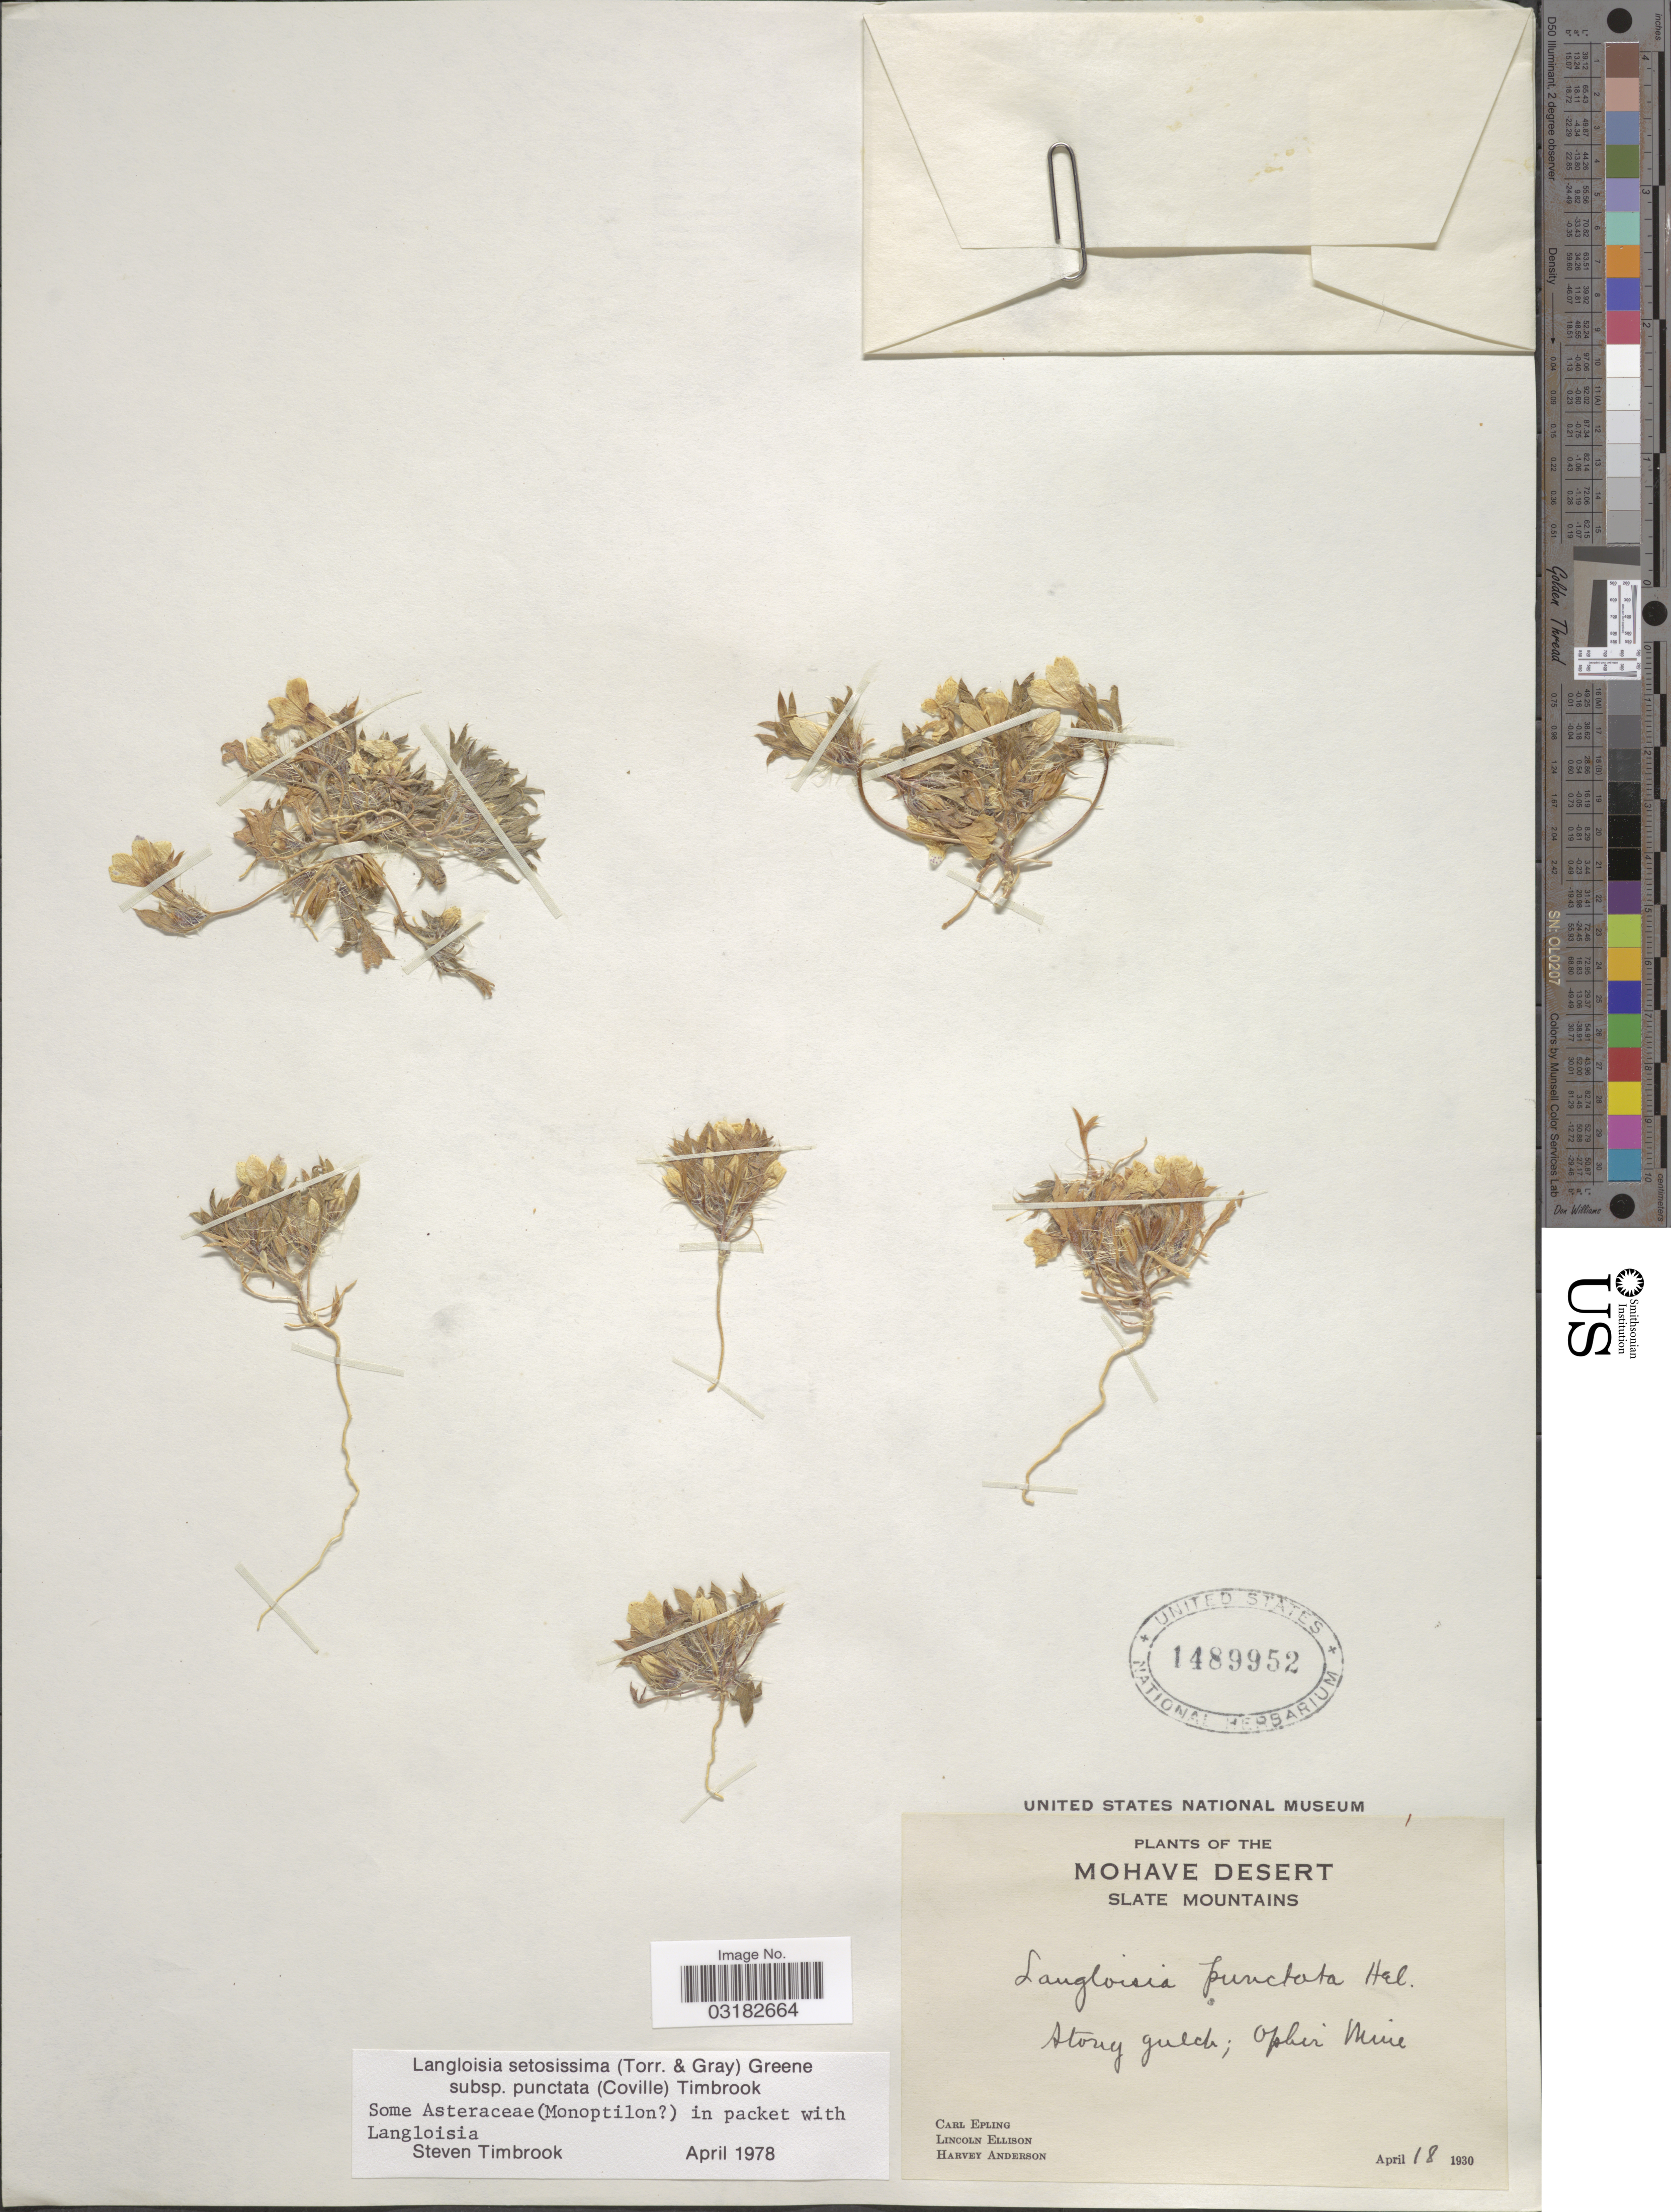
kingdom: Plantae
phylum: Tracheophyta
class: Magnoliopsida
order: Ericales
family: Polemoniaceae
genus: Langloisia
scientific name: Langloisia setosissima subsp. punctata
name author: (A. Gray ex Coville) Timbrook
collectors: C. C. Epling, L. Ellison & H. Anderson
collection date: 1930-04-18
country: United States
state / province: California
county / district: Kern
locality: Mohave Desert. Slate Mountains. Ophir Mine.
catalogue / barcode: US 1489952